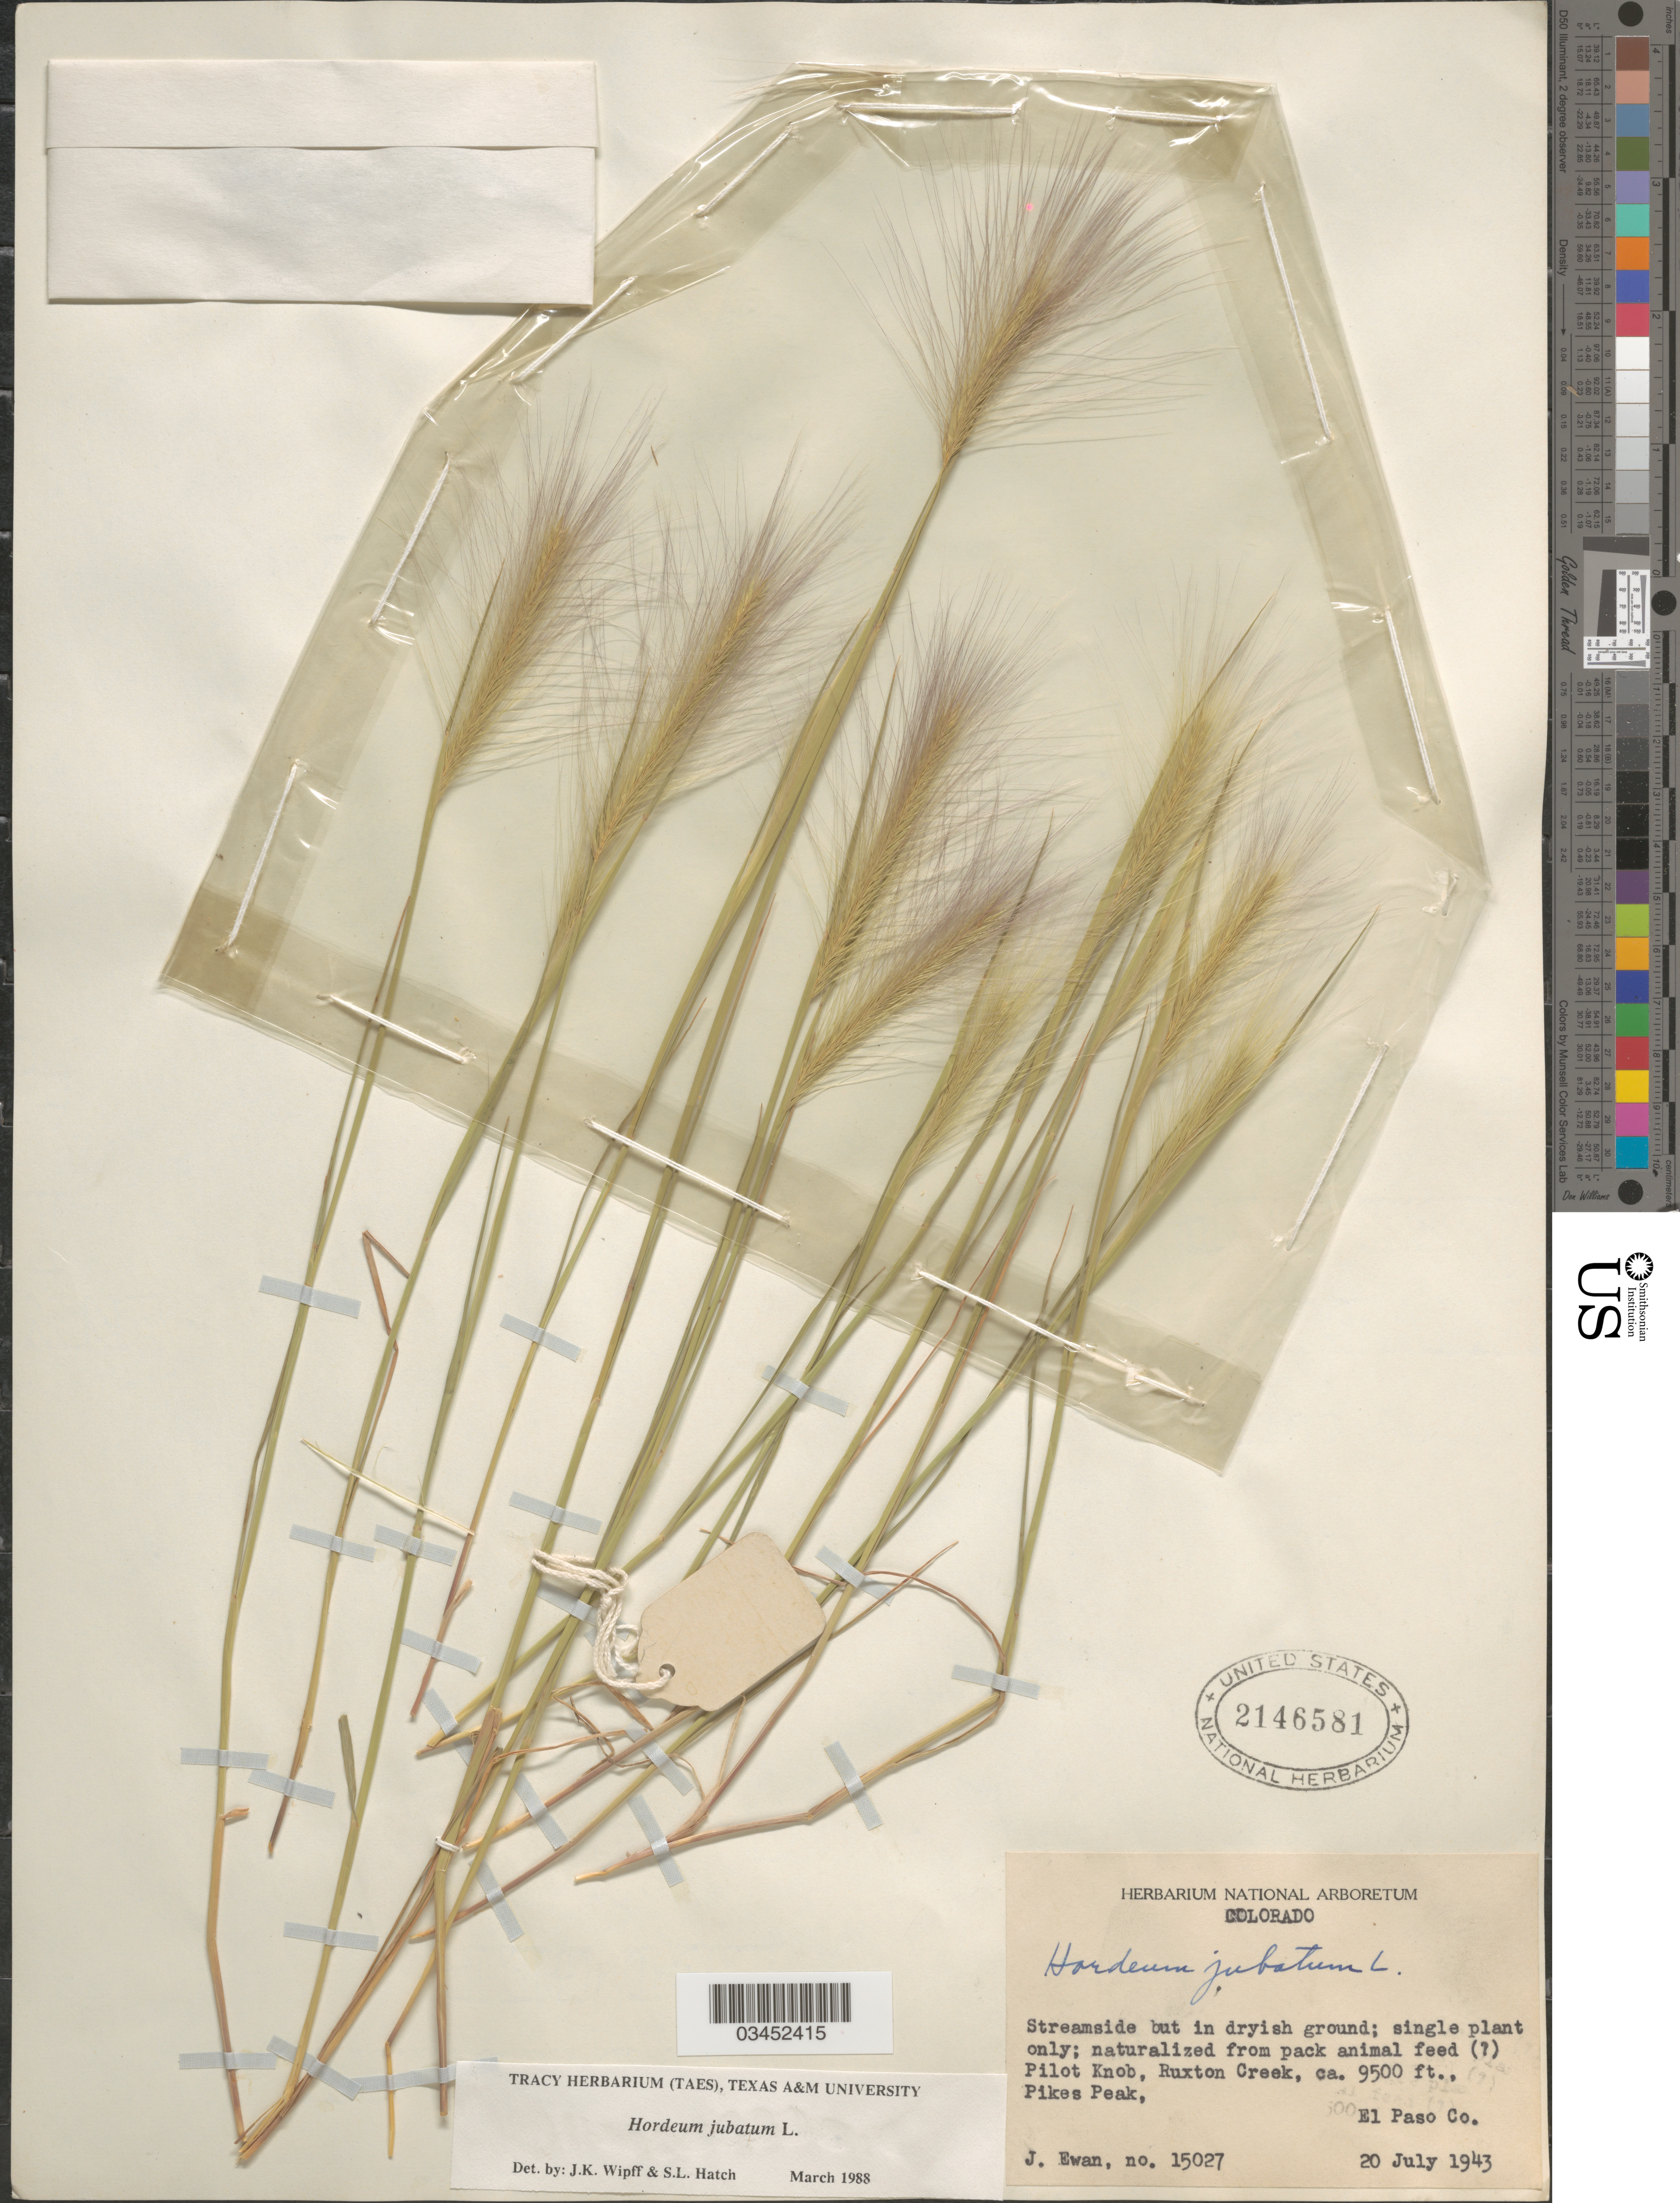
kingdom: Plantae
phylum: Tracheophyta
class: Liliopsida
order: Poales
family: Poaceae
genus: Hordeum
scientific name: Hordeum jubatum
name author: L.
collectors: J. A. Ewan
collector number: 15027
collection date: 1943-07-20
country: United States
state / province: Colorado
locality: Streamside but in dryish ground; Pilot Knob, Ruxton Creek, Pikes Peak, El Paso Co.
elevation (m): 2896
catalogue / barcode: US 2146581